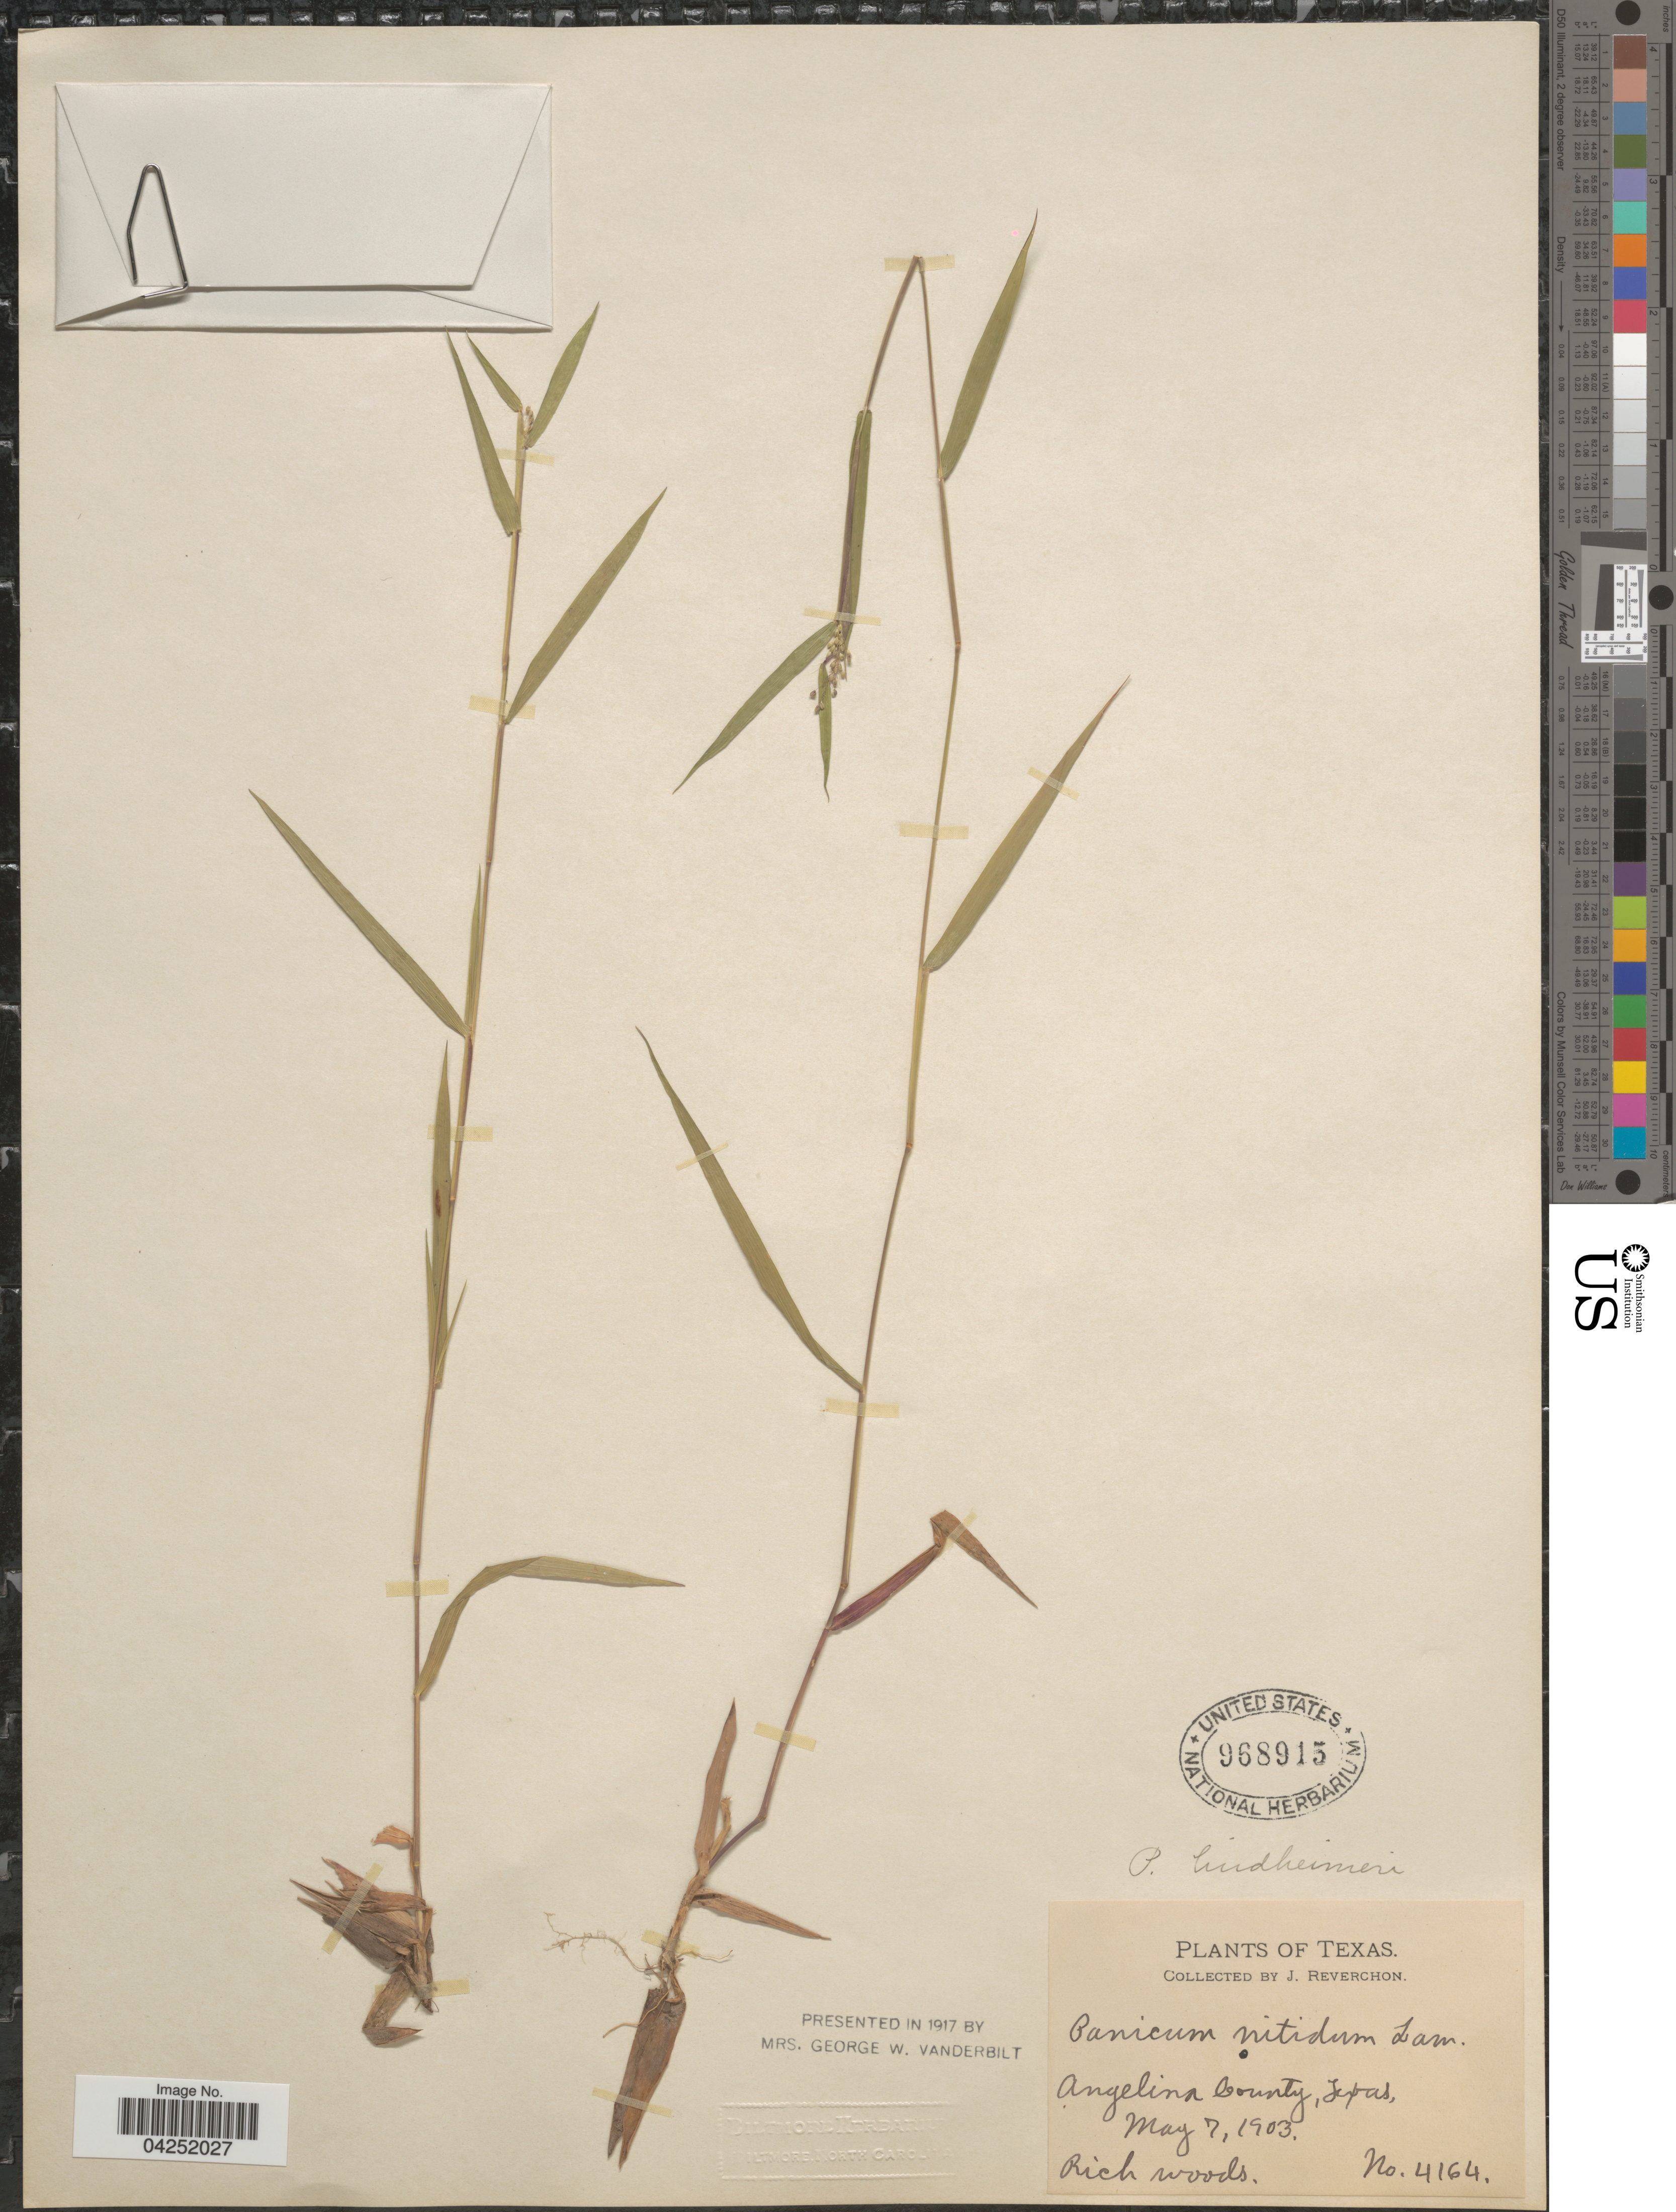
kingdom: Plantae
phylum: Tracheophyta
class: Liliopsida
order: Poales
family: Poaceae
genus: Dichanthelium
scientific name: Dichanthelium acuminatum var. lindheimeri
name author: (Nash) Gould & C.A. Clark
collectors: J. Reverchon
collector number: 4164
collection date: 1903-05-07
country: United States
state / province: Texas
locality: Angelina County.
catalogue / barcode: US 968915